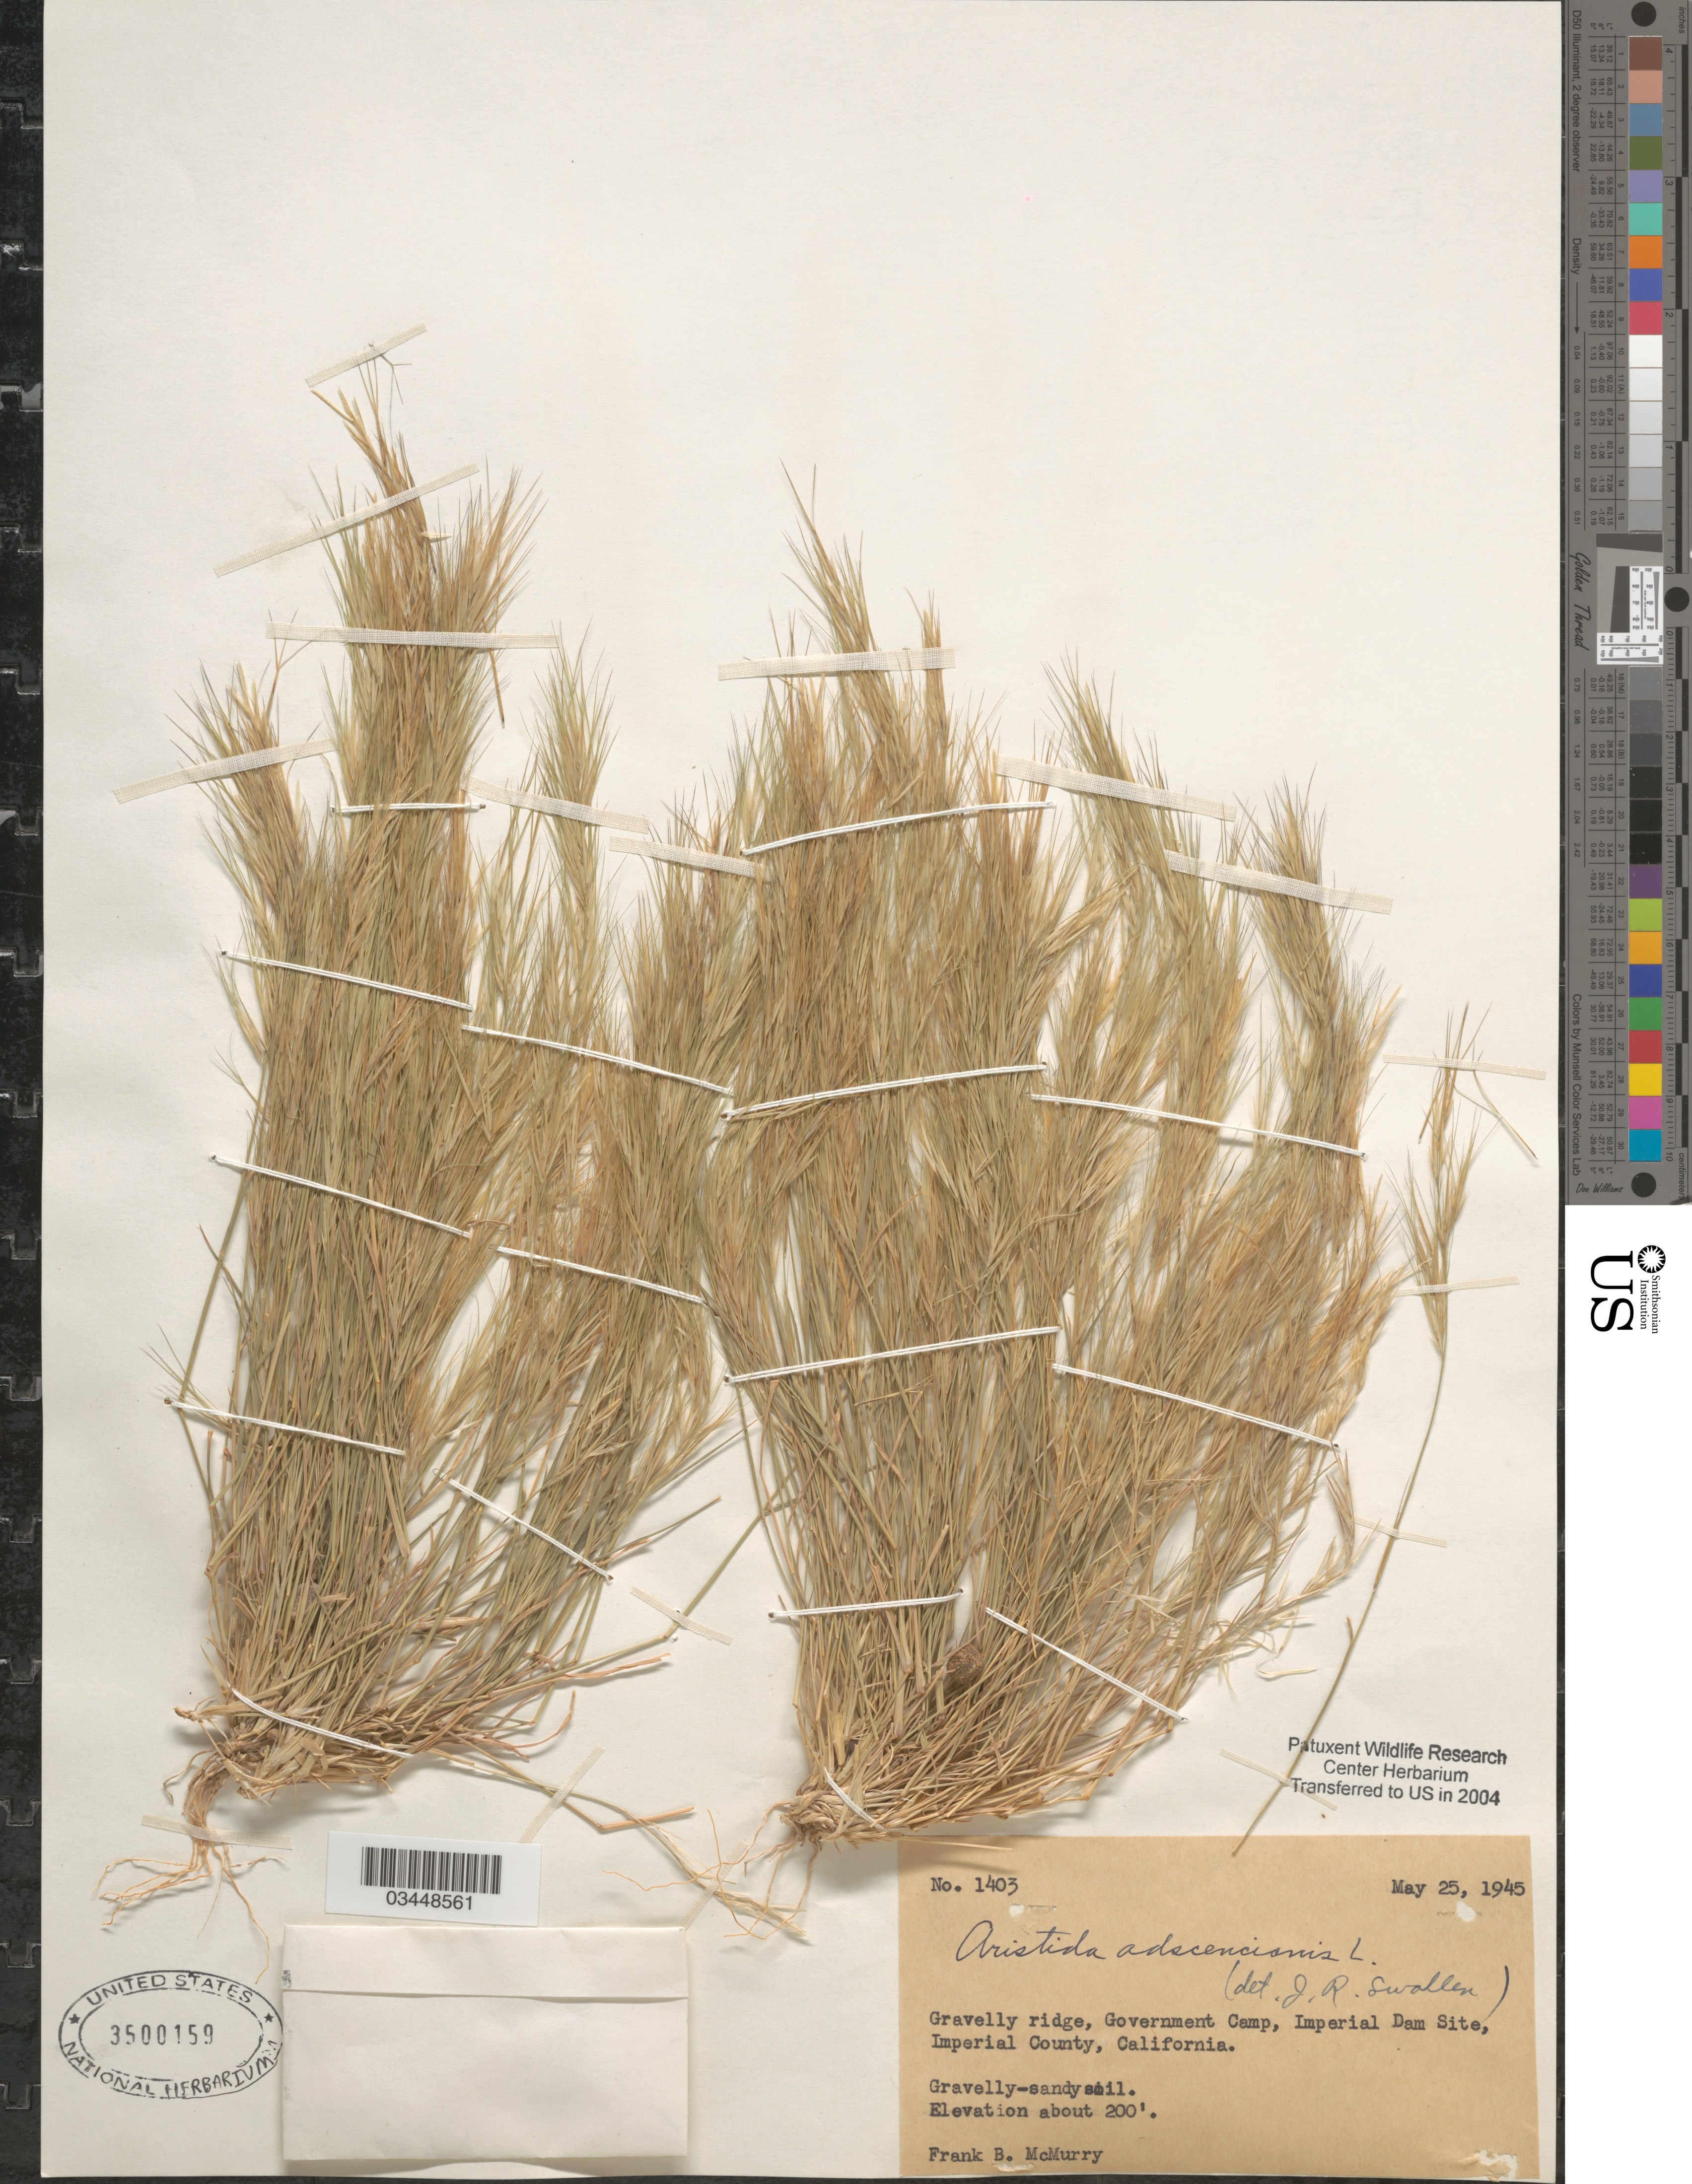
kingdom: Plantae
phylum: Tracheophyta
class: Liliopsida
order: Poales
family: Poaceae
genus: Aristida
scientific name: Aristida adscensionis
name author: L.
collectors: F. B. McMurry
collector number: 1403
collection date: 1945-05-25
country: United States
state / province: California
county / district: Imperial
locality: Government Camp, Imperial Dam Site, Imperial County.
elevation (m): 61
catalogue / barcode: US 3500159